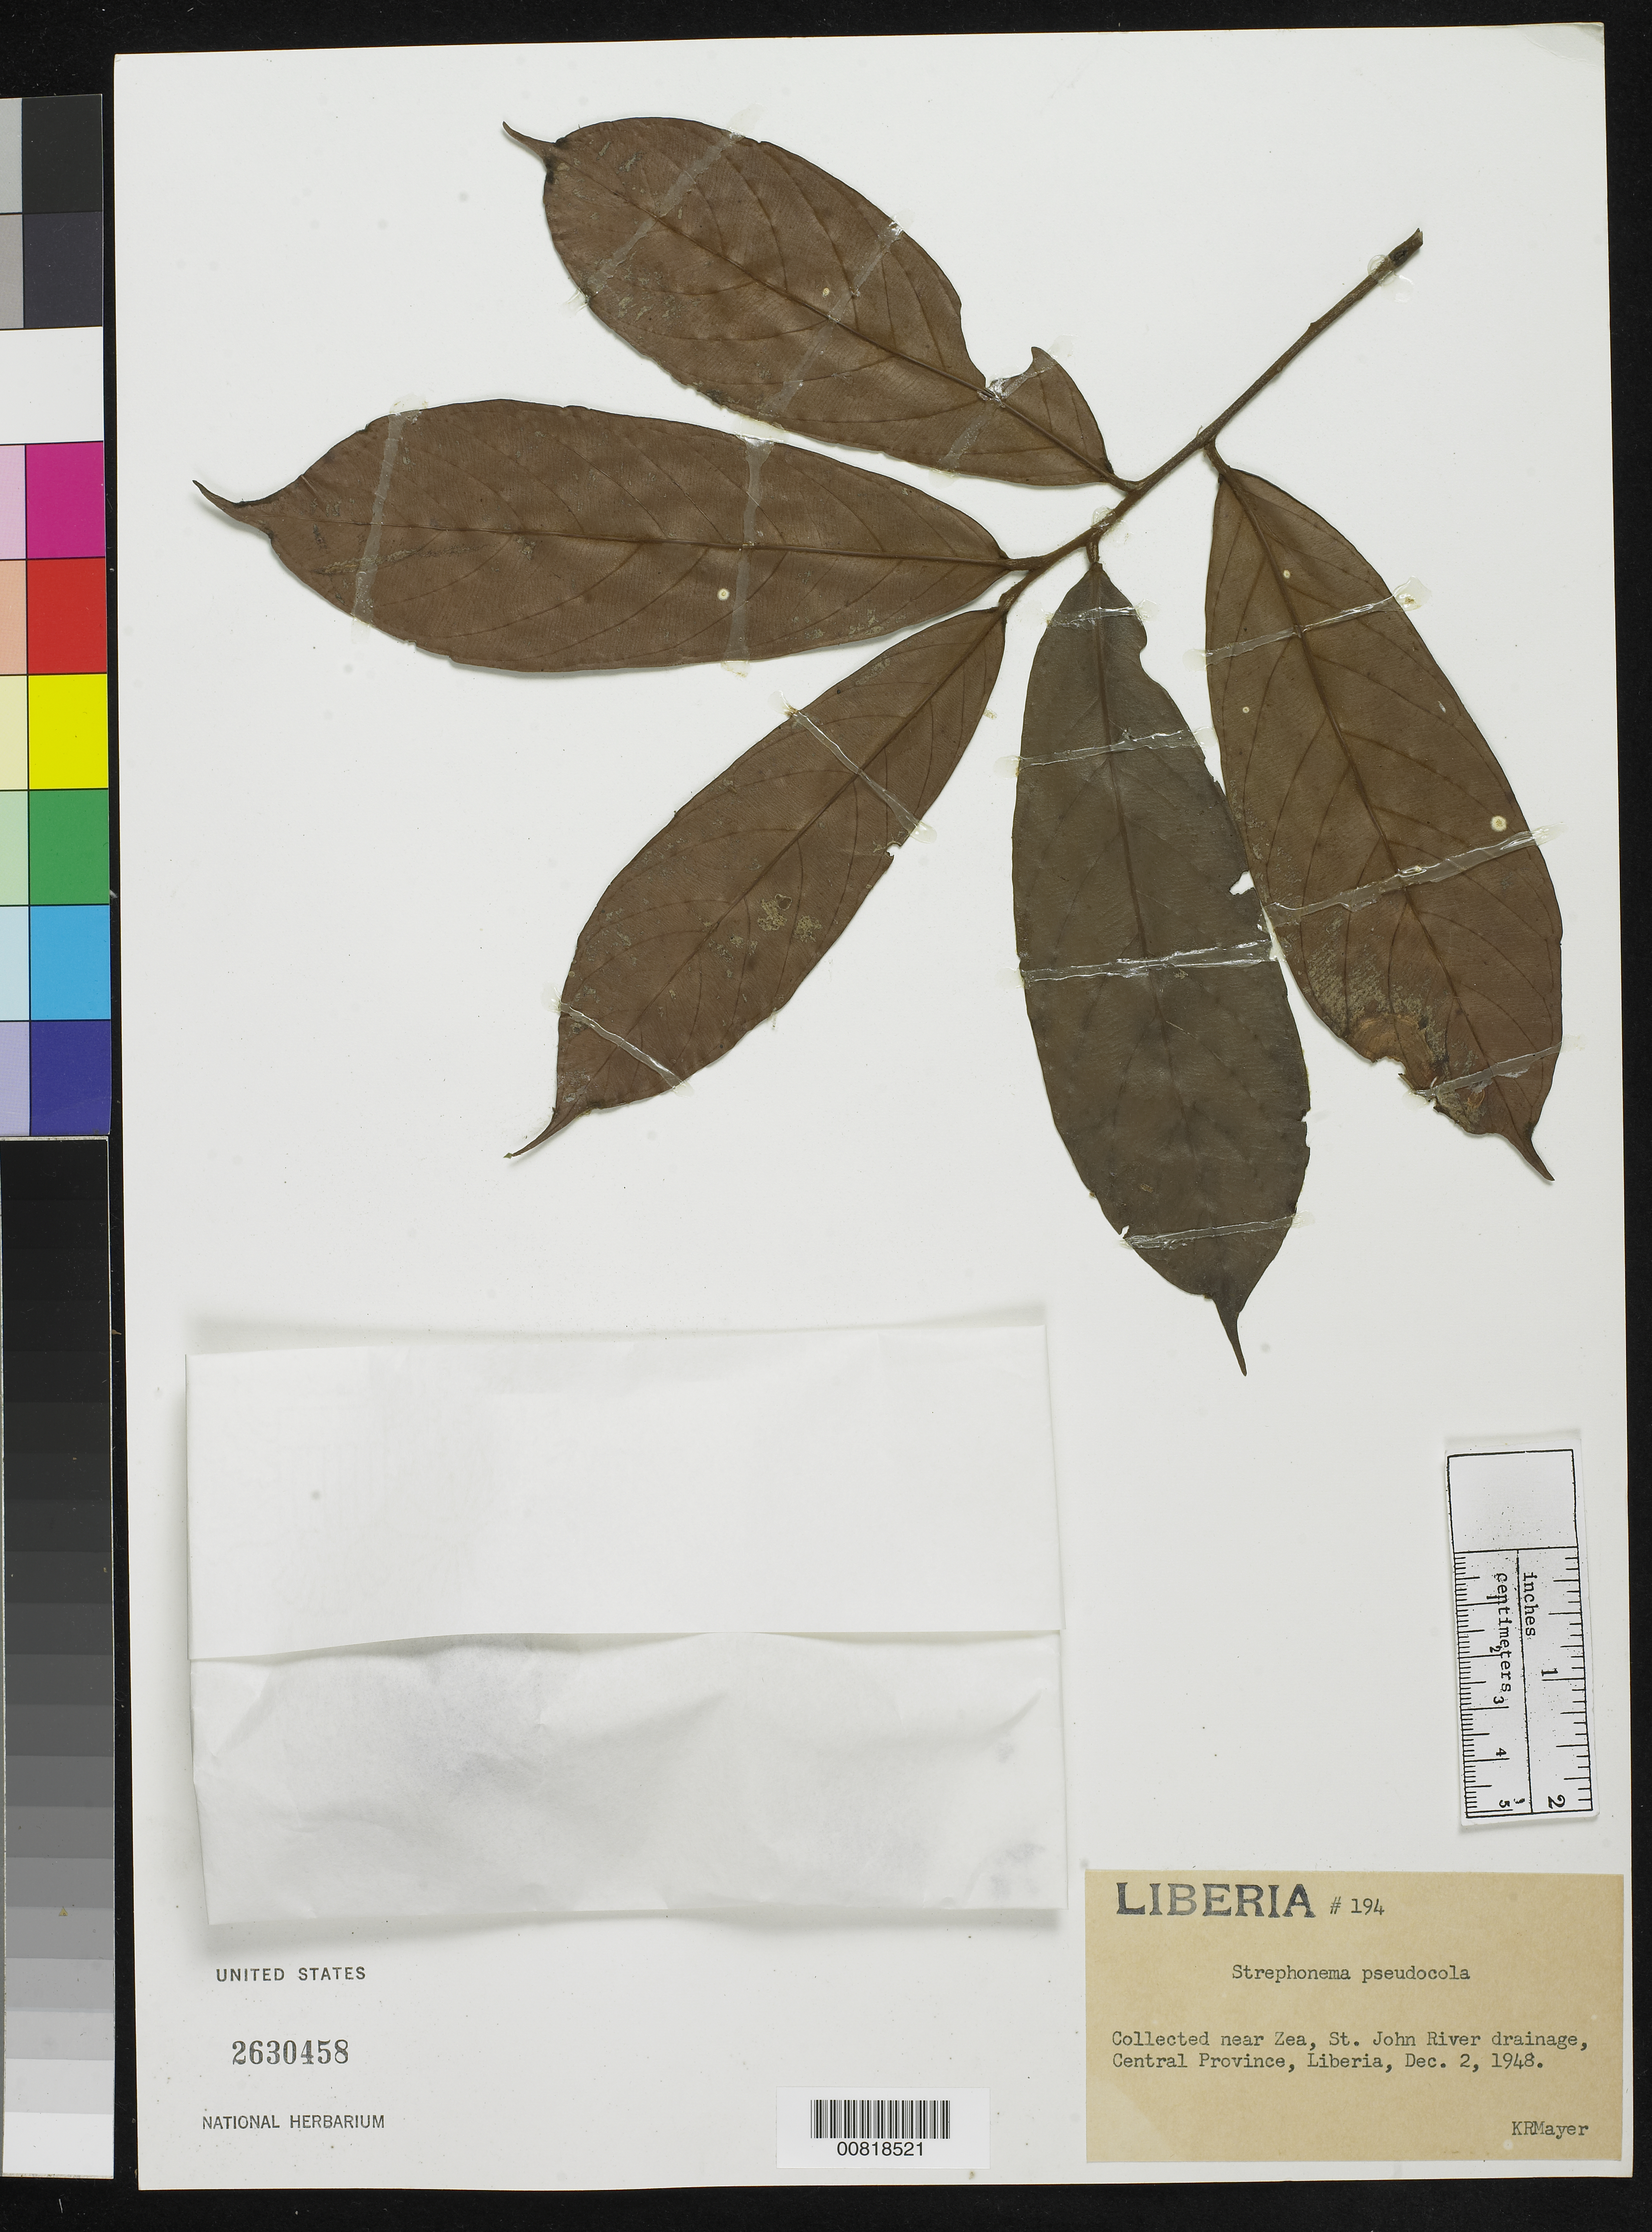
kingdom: Plantae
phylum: Tracheophyta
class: Magnoliopsida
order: Myrtales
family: Combretaceae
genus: Strephonema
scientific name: Strephonema pseudocola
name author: A. Chev.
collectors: K. R. Mayer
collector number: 194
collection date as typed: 2 Dec 1948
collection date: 1948-12-02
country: Liberia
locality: Central Province: St. John River drainage, near Zea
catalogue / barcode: US 2630458